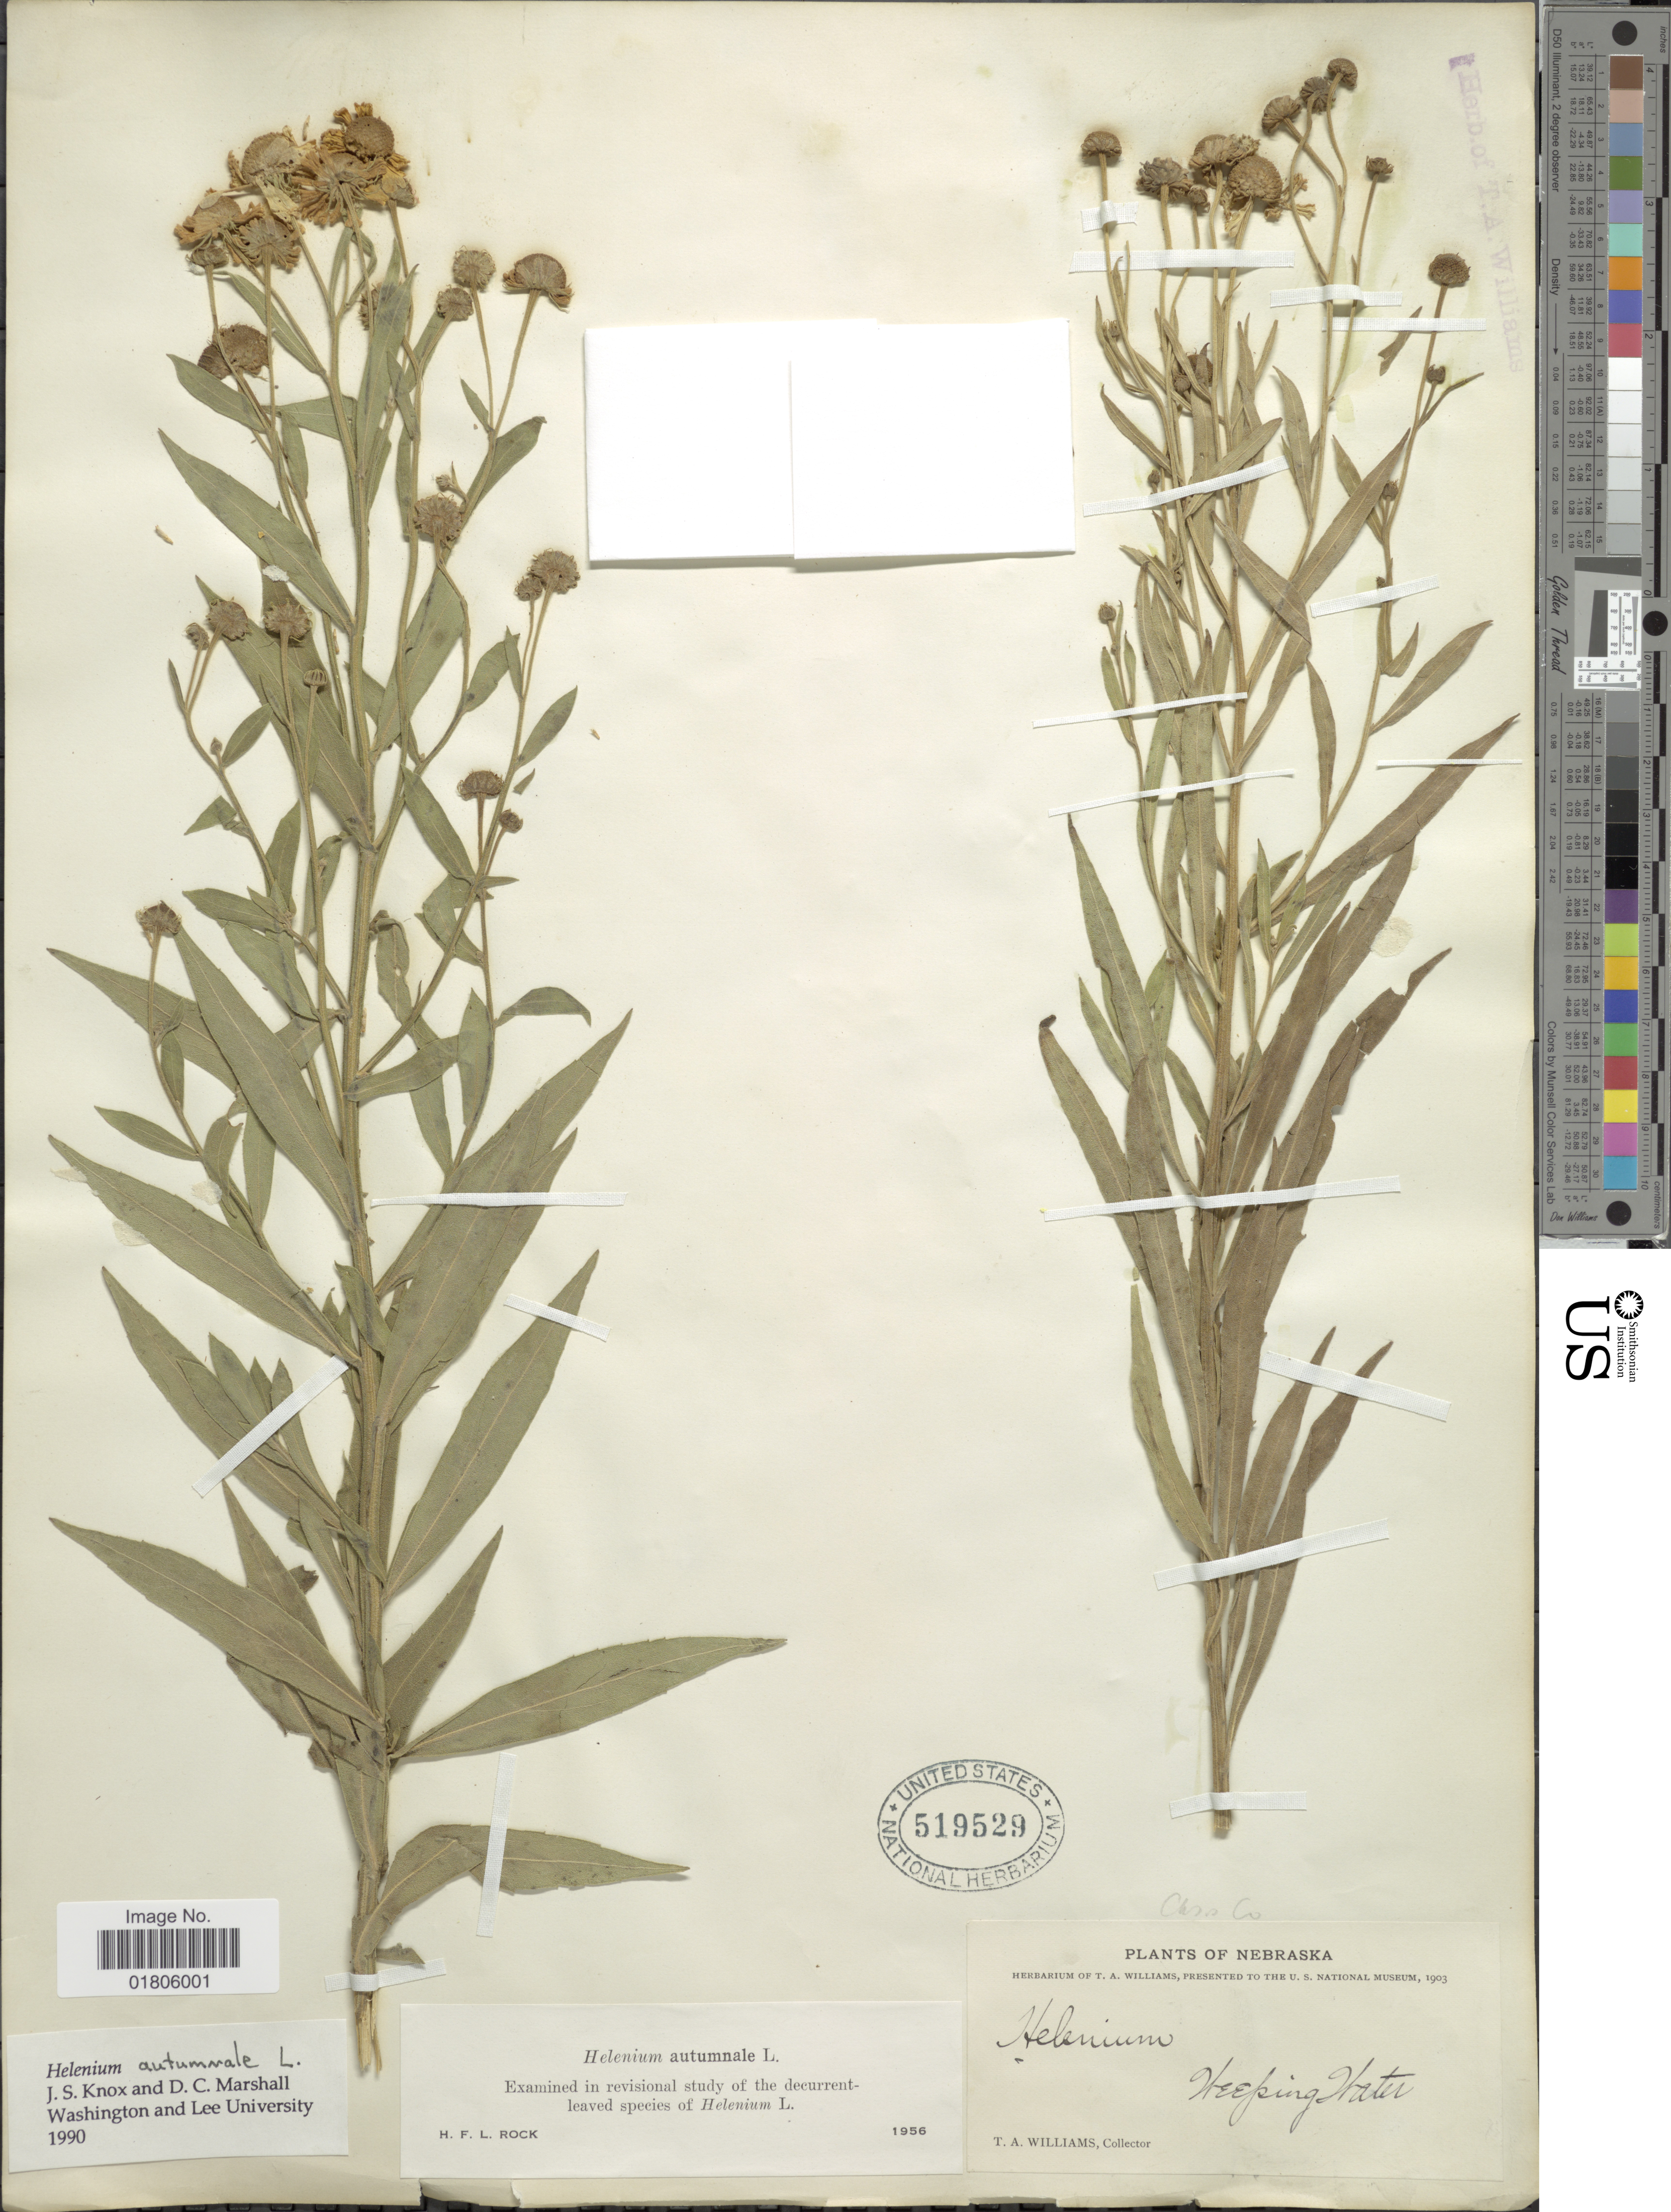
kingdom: Plantae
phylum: Tracheophyta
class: Magnoliopsida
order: Asterales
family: Asteraceae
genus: Helenium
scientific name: Helenium autumnale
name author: L.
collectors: T. A. Williams (herbarium)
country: United States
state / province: Nebraska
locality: Weeping Water, Cass Co.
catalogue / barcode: US 519529